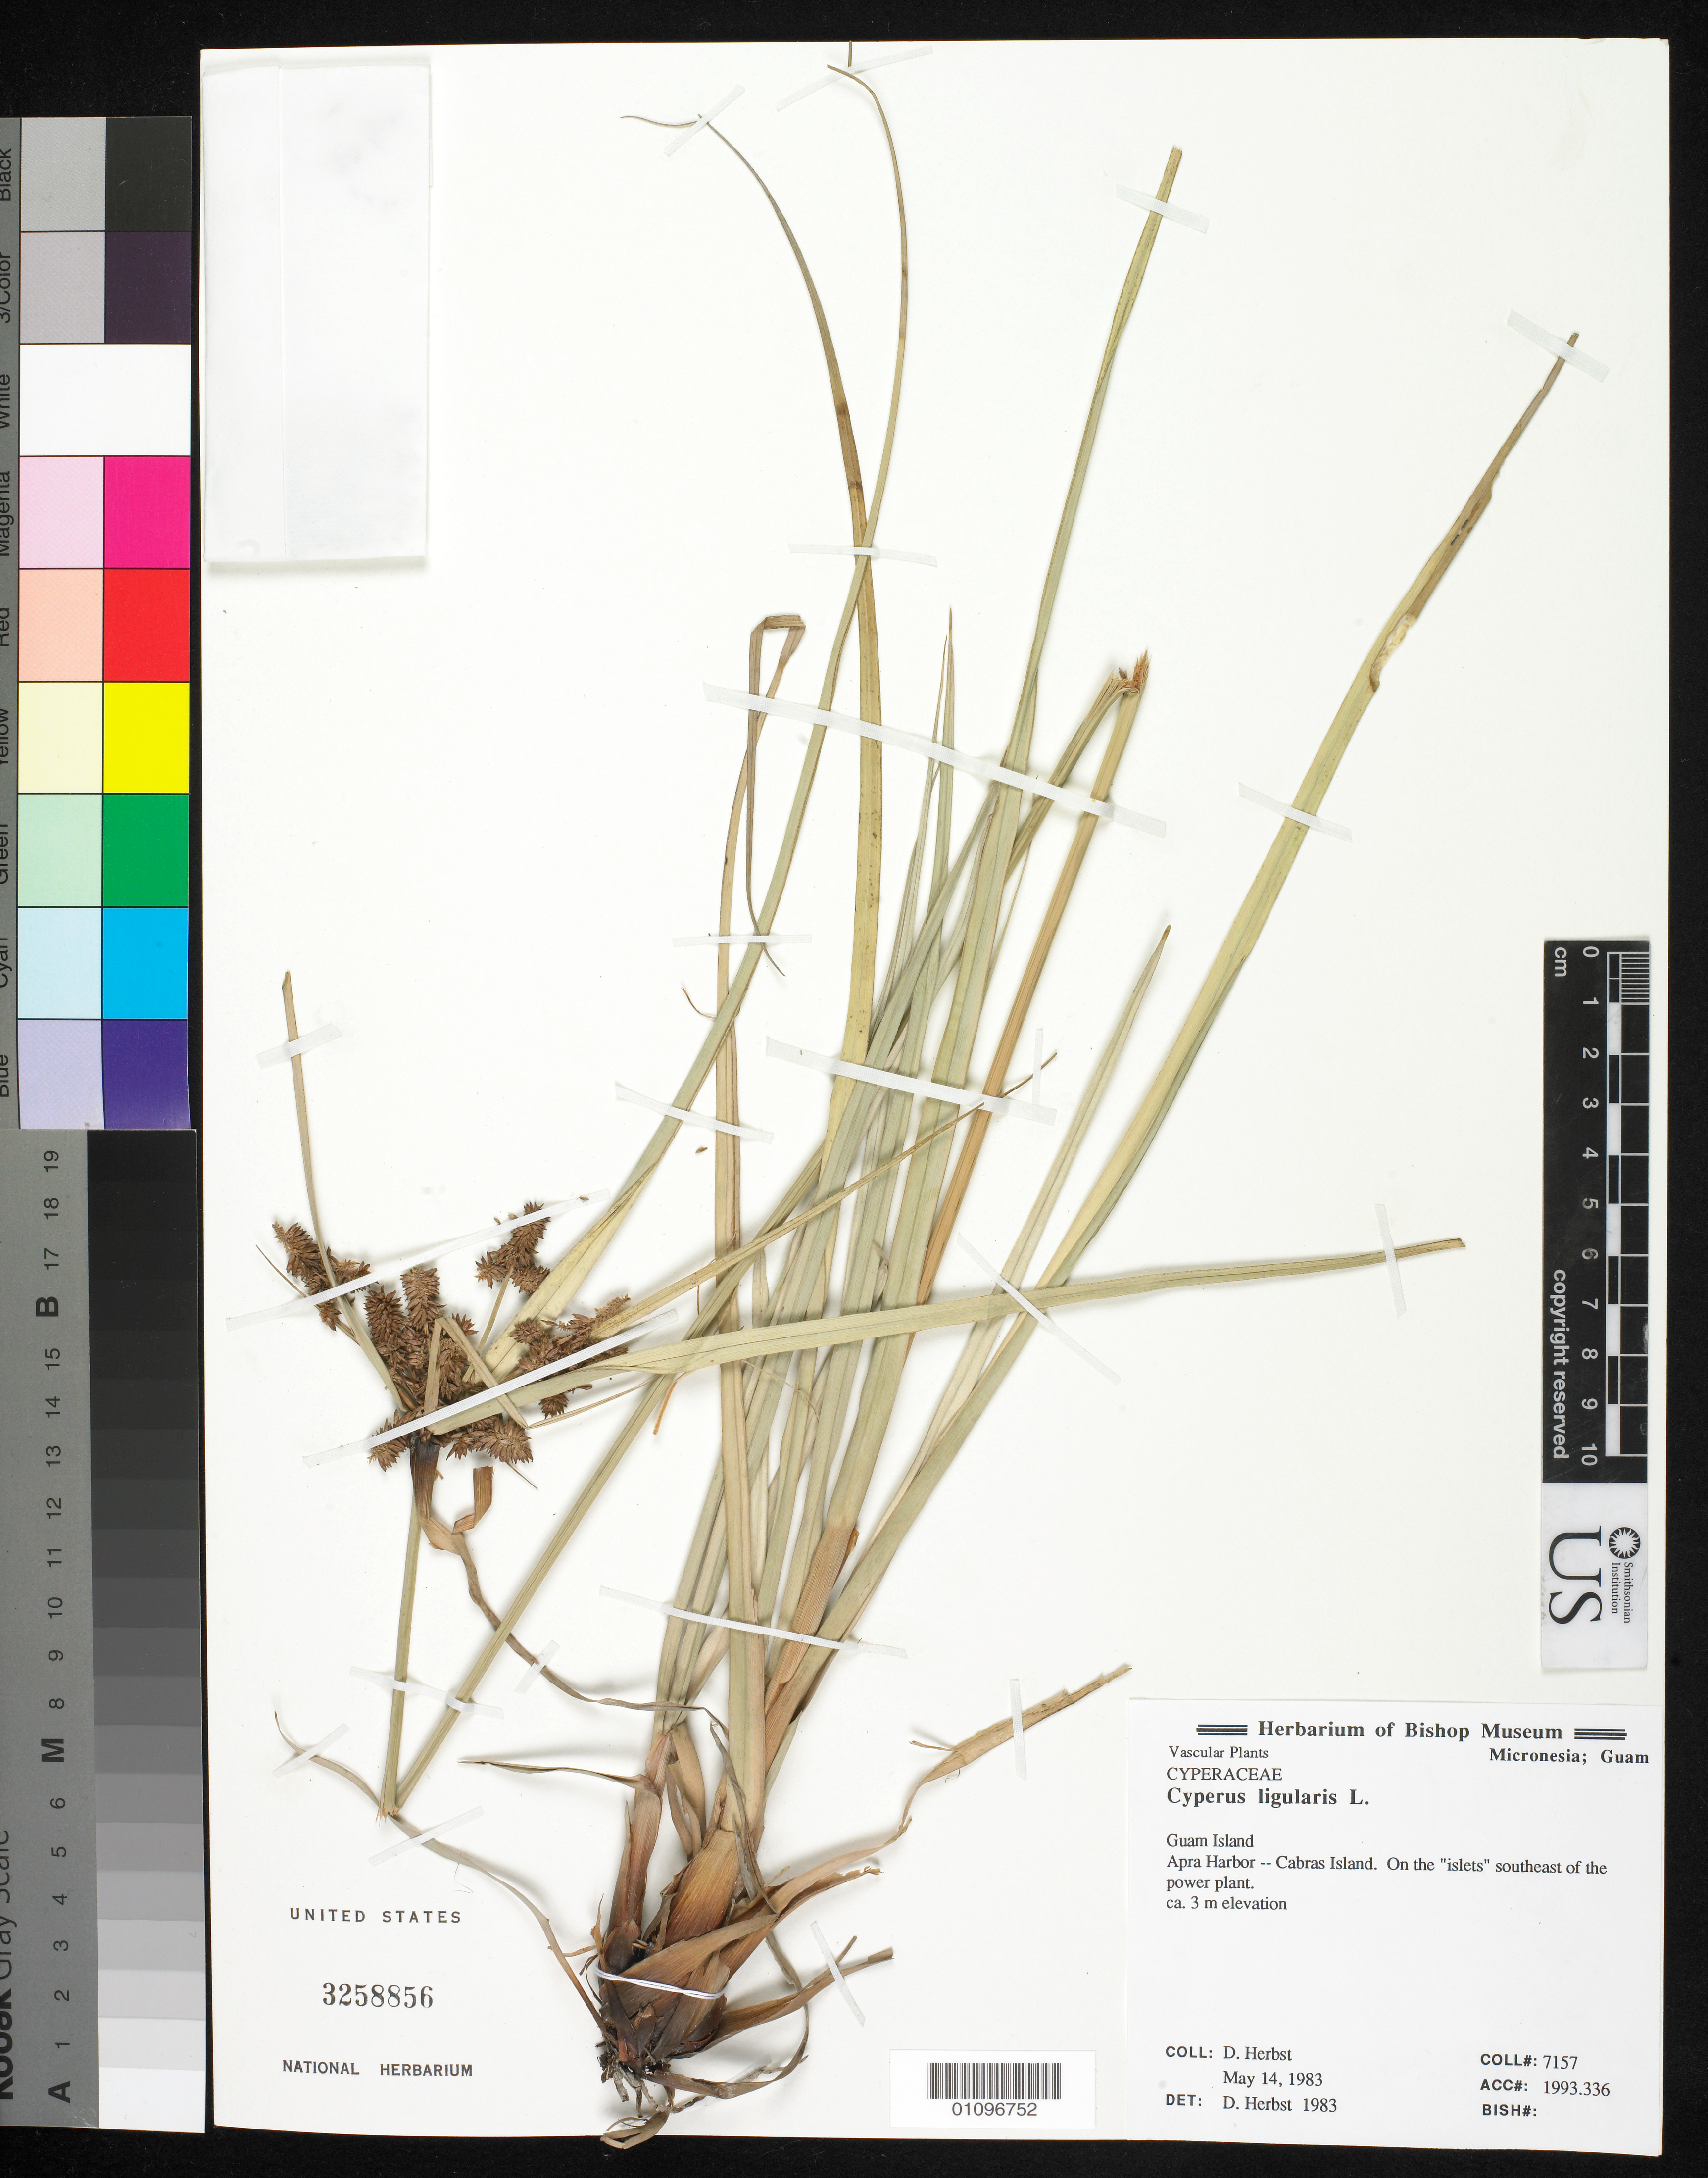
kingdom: Plantae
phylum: Tracheophyta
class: Liliopsida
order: Poales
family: Cyperaceae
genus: Cyperus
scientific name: Cyperus ligularis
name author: L.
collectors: D. R. Herbst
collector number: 7157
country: Guam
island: Guam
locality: Apra Harbor, On the islets SE of the power plant.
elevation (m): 3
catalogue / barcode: US 3258856